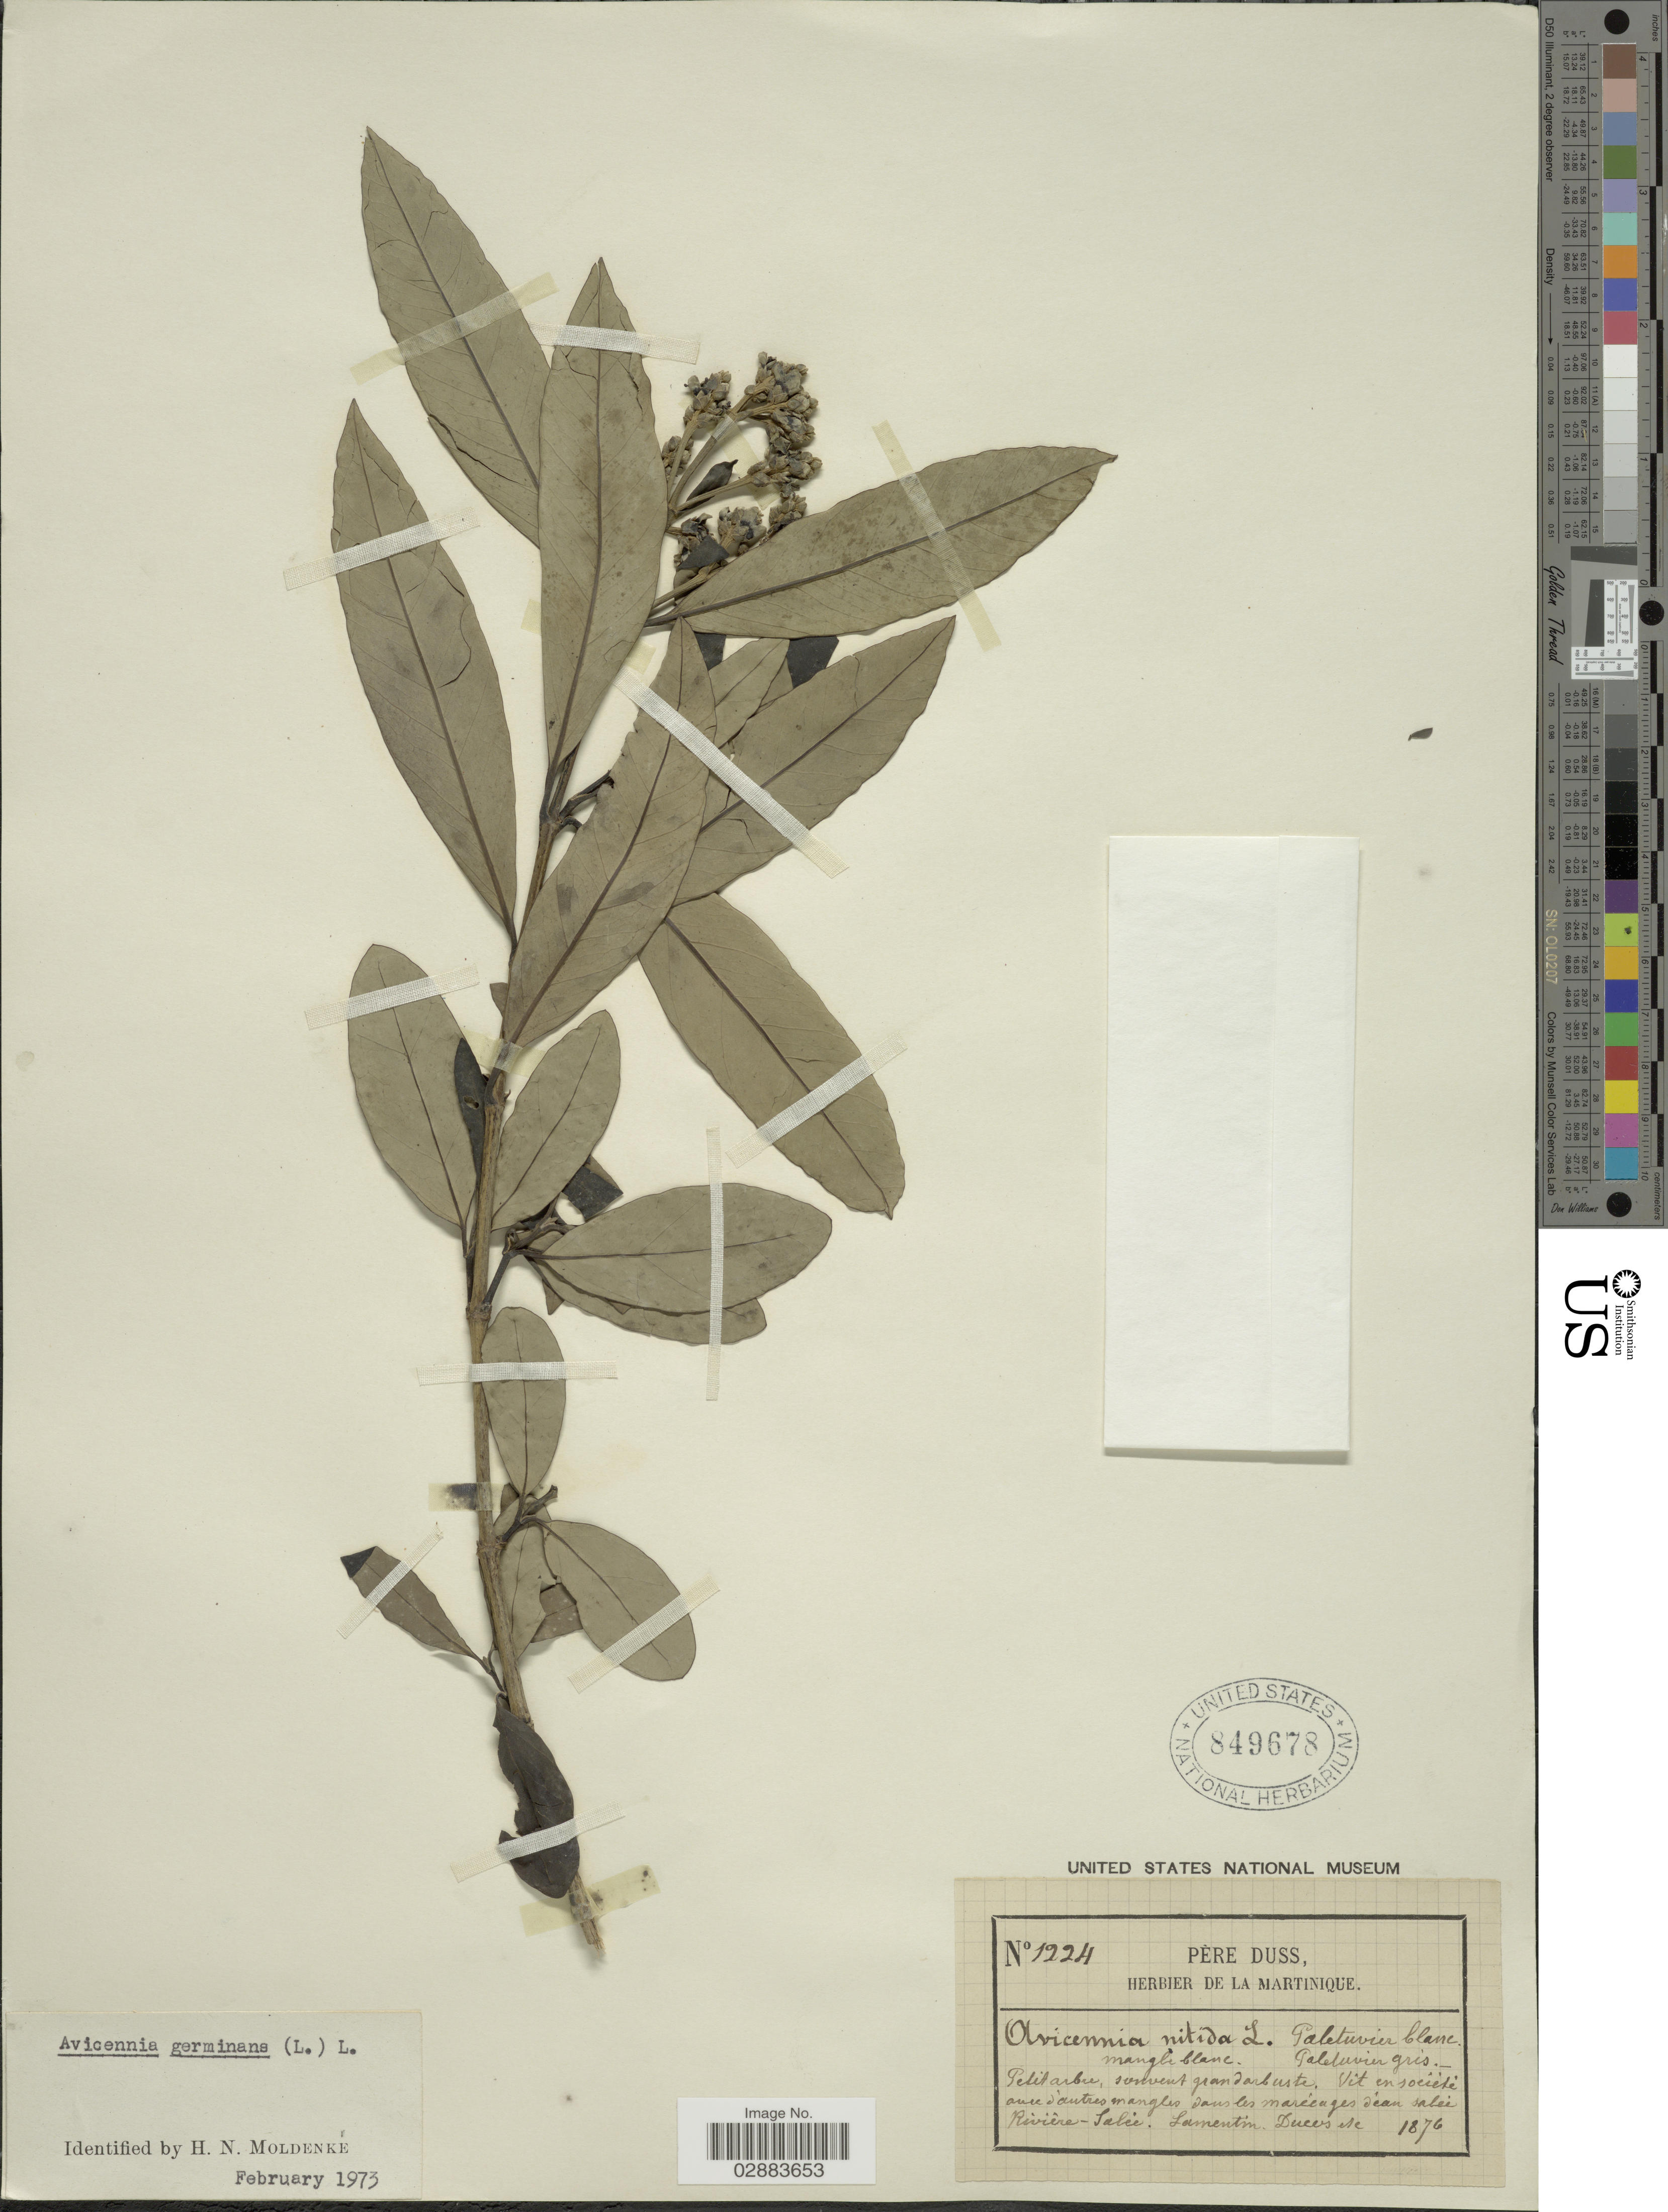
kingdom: Plantae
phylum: Tracheophyta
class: Magnoliopsida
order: Lamiales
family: Acanthaceae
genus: Avicennia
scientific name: Avicennia germinans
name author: (L.) L.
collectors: Père Duss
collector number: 1224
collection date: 1876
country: Martinique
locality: Rivière-Salée. Lamentin.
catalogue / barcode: US 849678